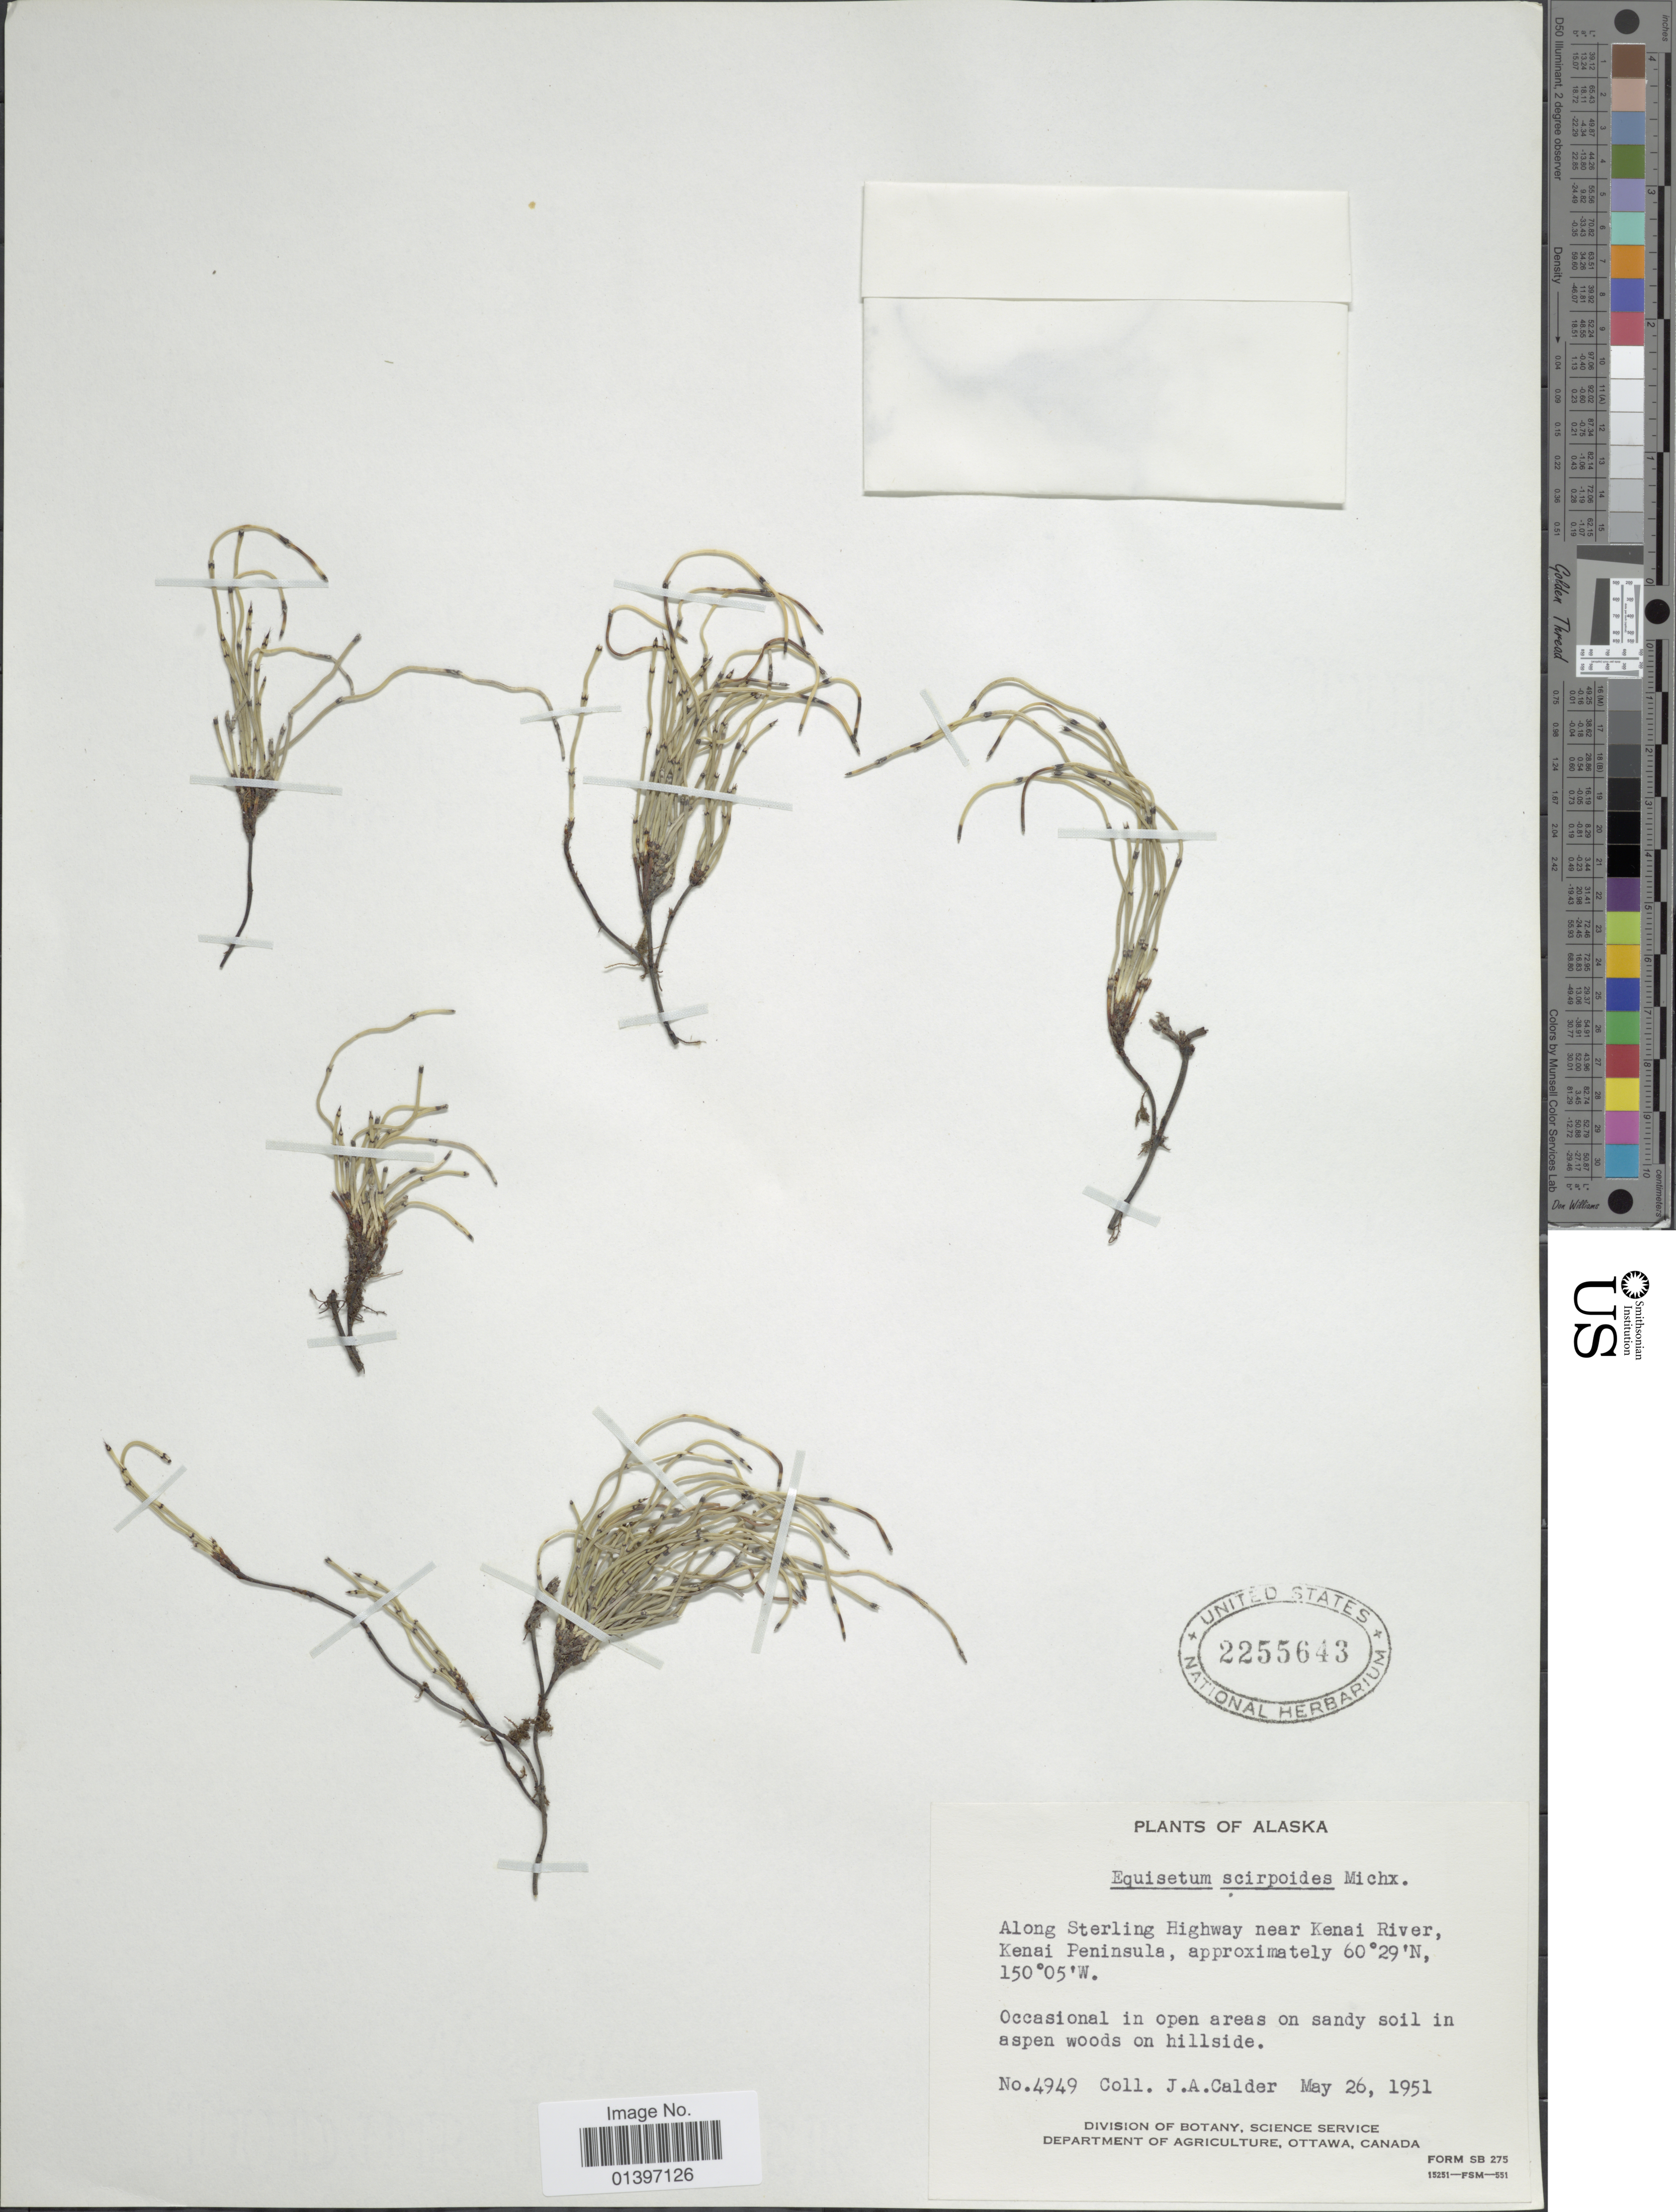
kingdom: Plantae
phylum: Tracheophyta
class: Polypodiopsida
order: Equisetales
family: Equisetaceae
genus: Equisetum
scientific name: Equisetum scirpoides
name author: Michx.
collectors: J. A. Calder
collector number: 4949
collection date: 1951-05-26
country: United States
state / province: Alaska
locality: Along Sterling Highway near Kenai River, Kenai Peninsula, occasional in open areas on sandy soil in aspen woods on hiilside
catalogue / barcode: US 2255643